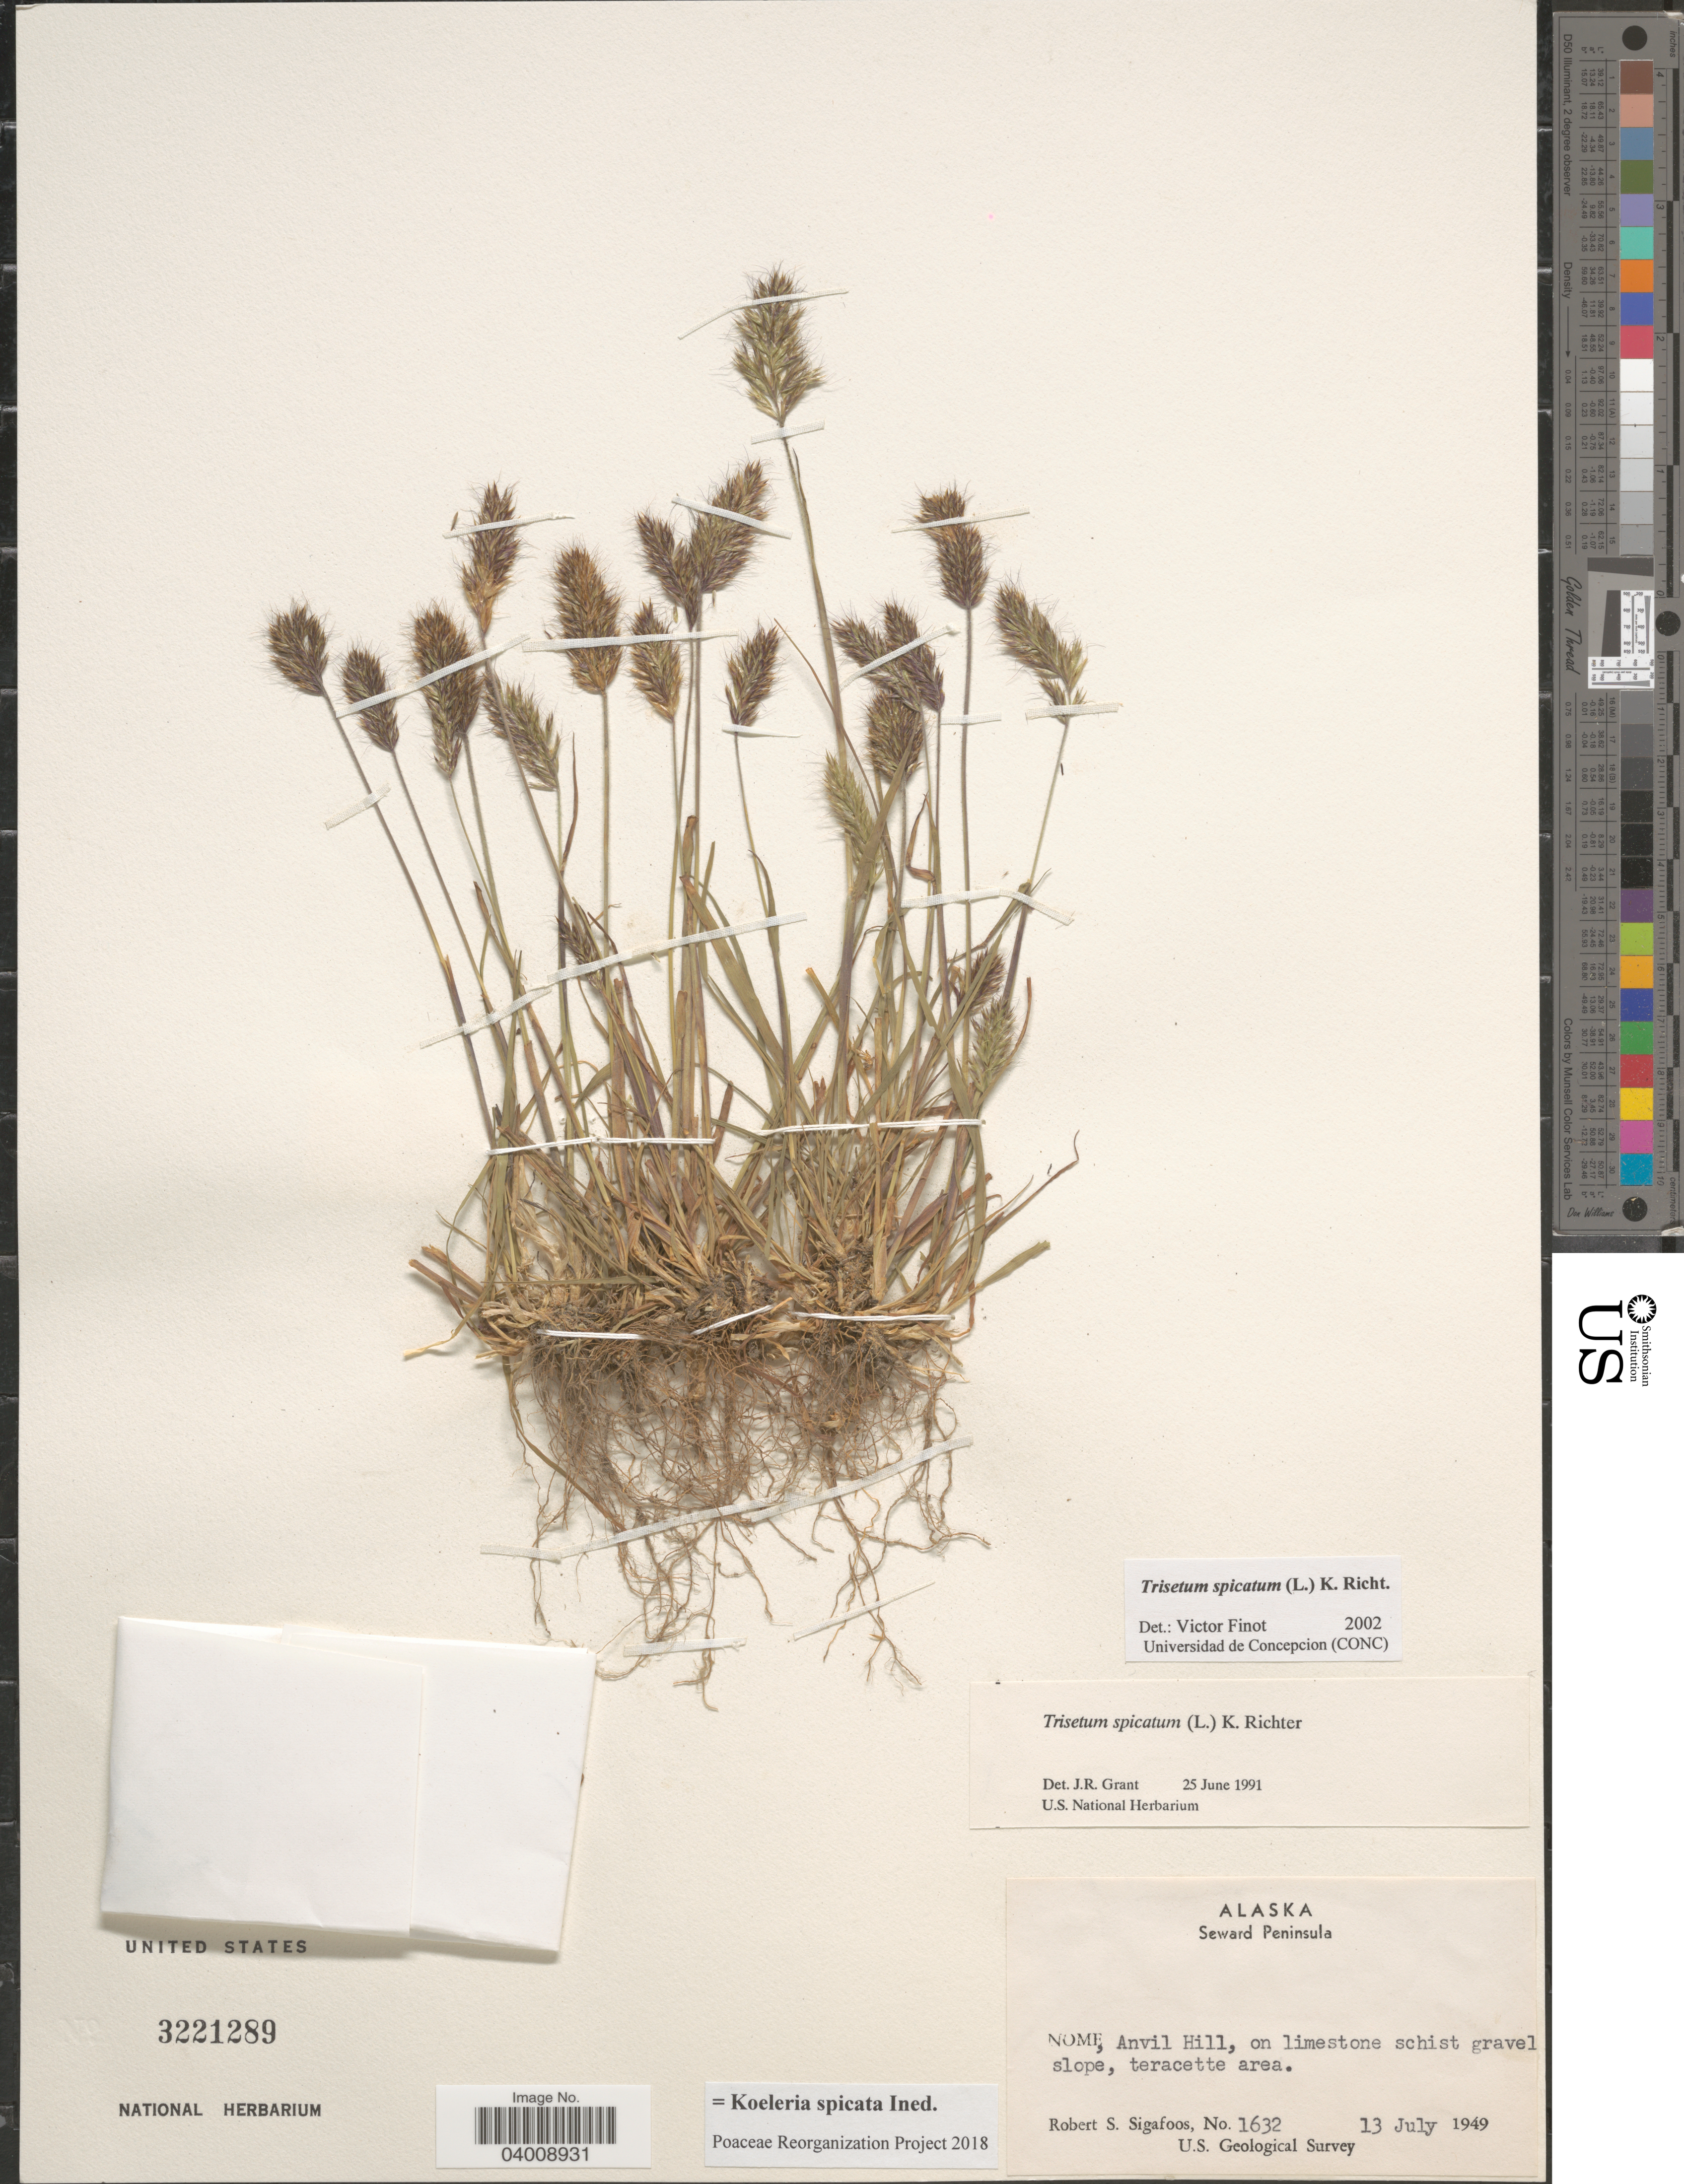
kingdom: Plantae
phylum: Tracheophyta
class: Liliopsida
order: Poales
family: Poaceae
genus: Koeleria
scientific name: Koeleria spicata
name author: (L.) Barberá et al.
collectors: R. Sigafoos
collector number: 1632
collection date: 1949-07-13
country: United States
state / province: Alaska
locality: Seward Peninsula. Nome, Anvil Hill, on limestone schist gravel slope, teracette area.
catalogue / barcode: US 3221289